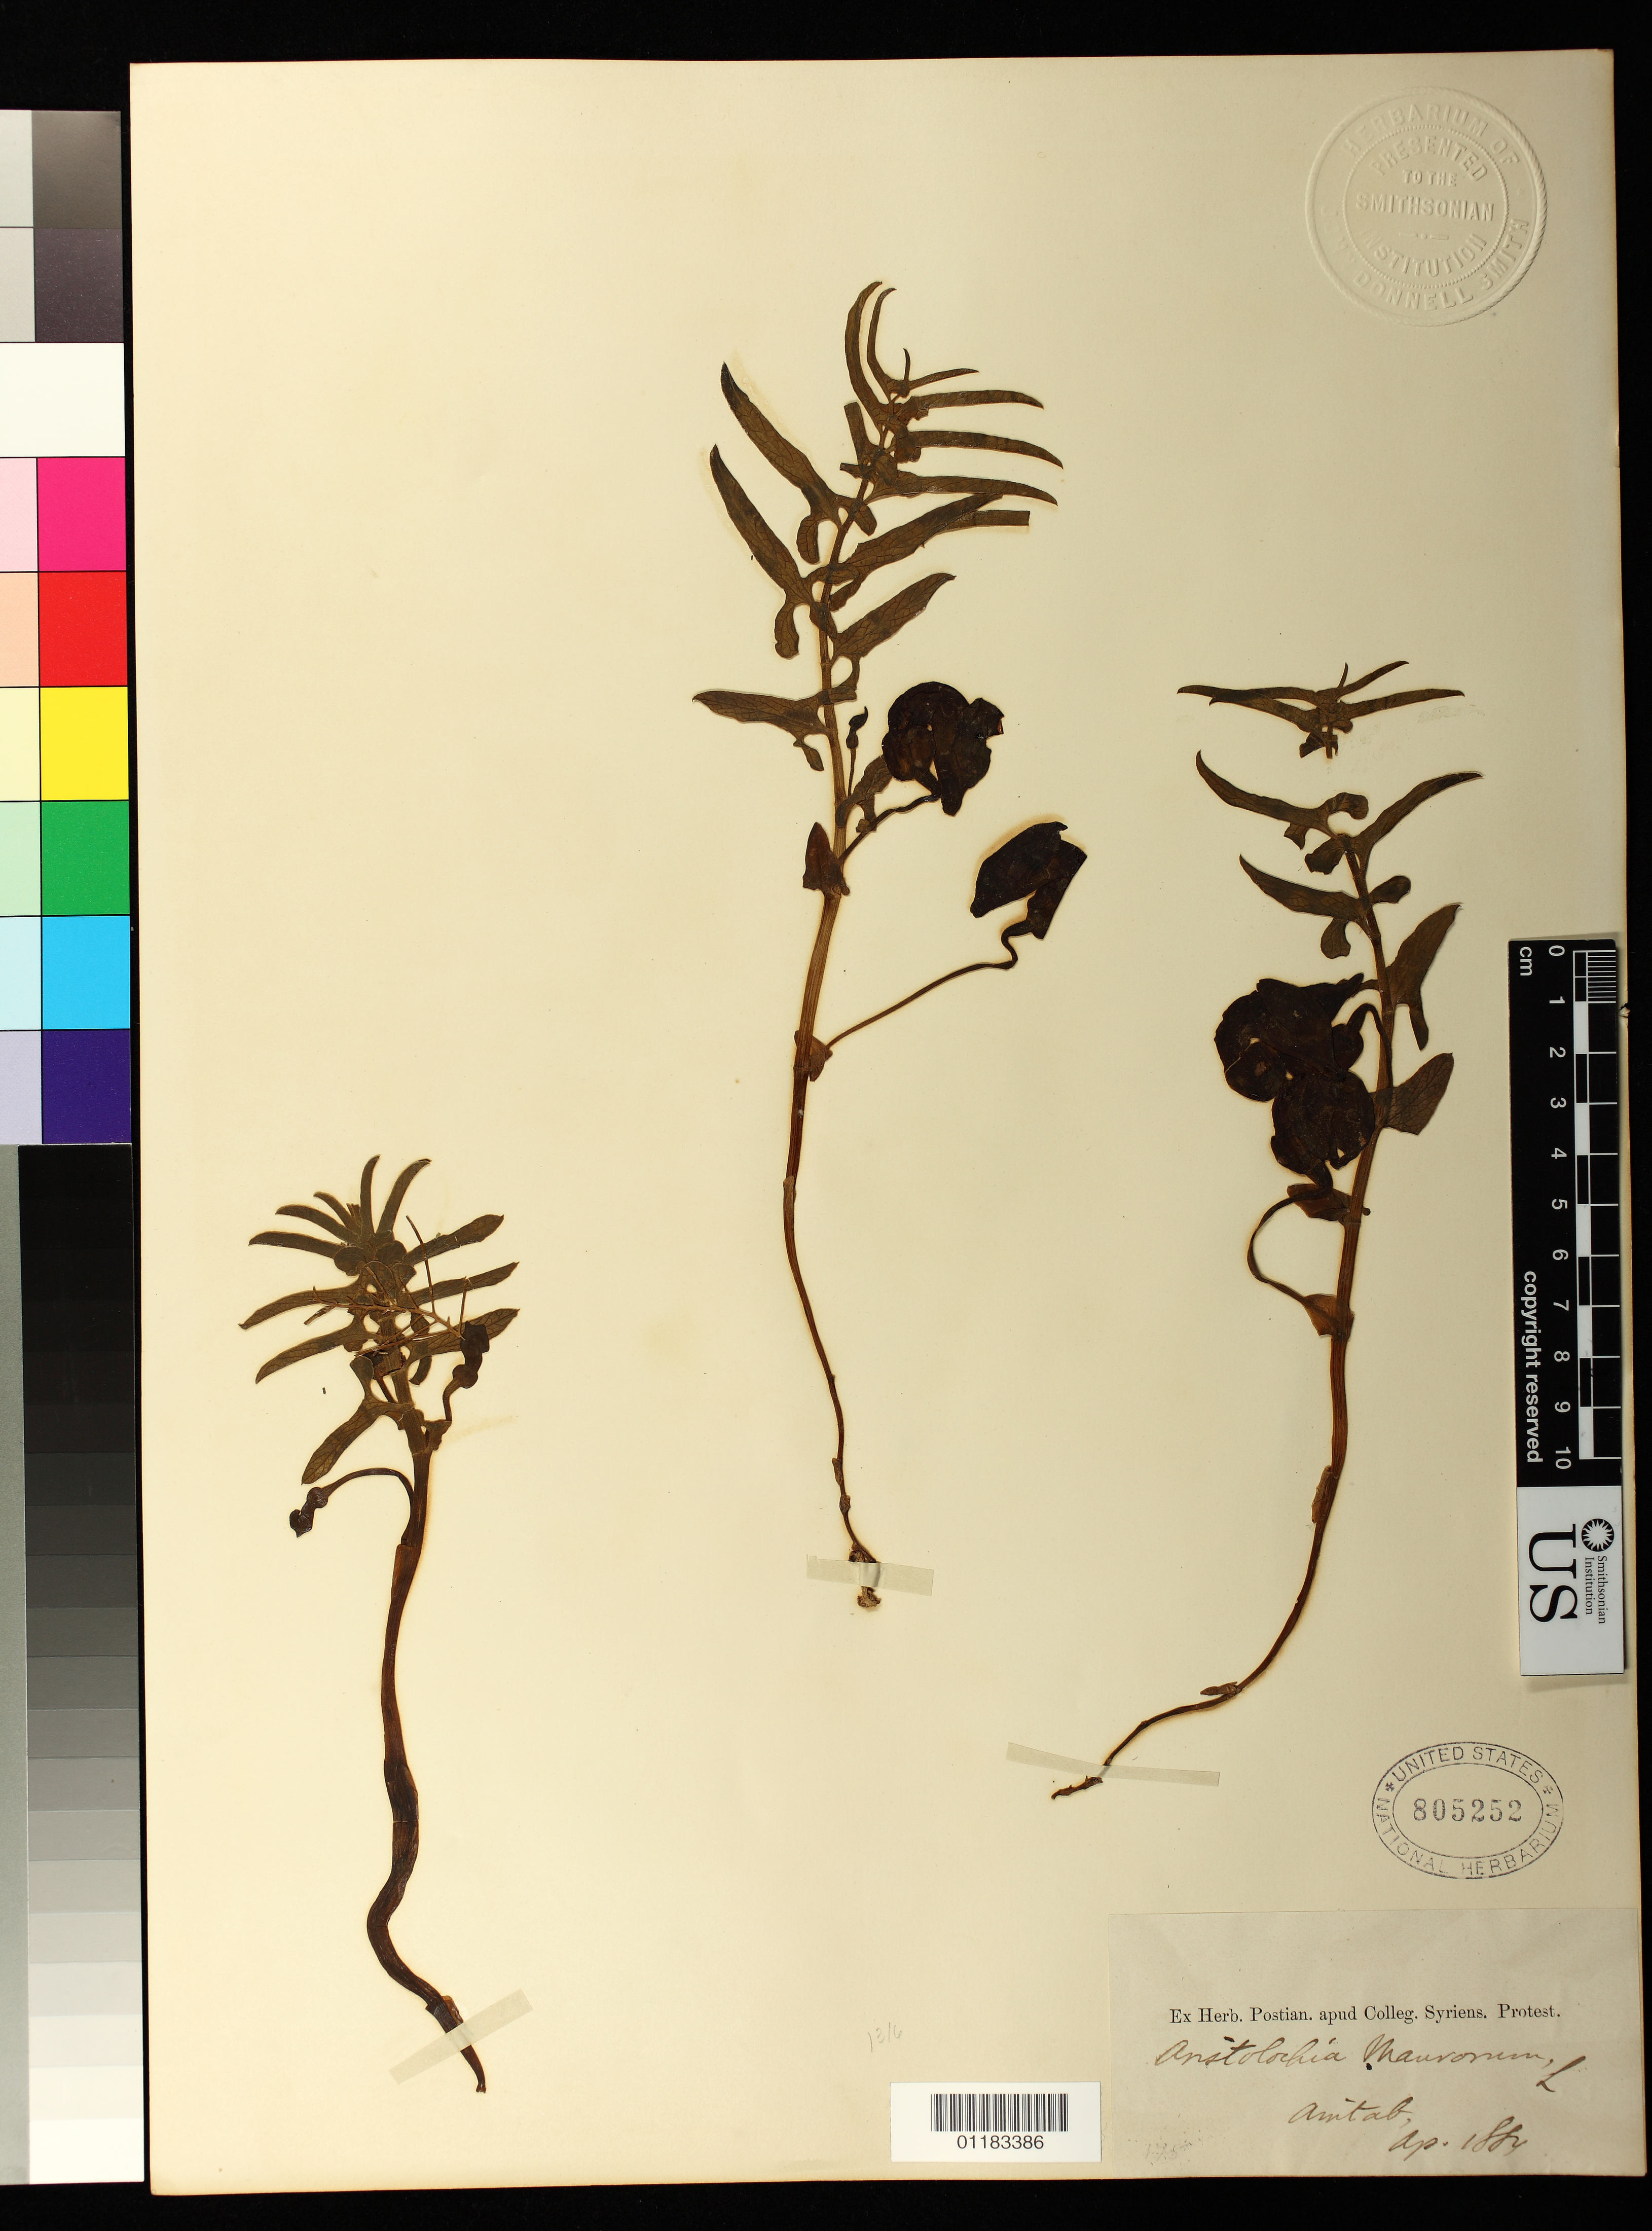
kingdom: Plantae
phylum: Tracheophyta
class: Magnoliopsida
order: Piperales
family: Aristolochiaceae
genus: Aristolochia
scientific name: Aristolochia maurorum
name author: L.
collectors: ex herb. Postian. apud Colleg. Syriens. Protest. USE "Fannie P. A. Shepard" (10308853) AS PRIMARY COLLECTOR INSTEAD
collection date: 1884-04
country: Turkey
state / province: Gaziantep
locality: Aintab [Gaziantep], Syria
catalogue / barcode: US 805252